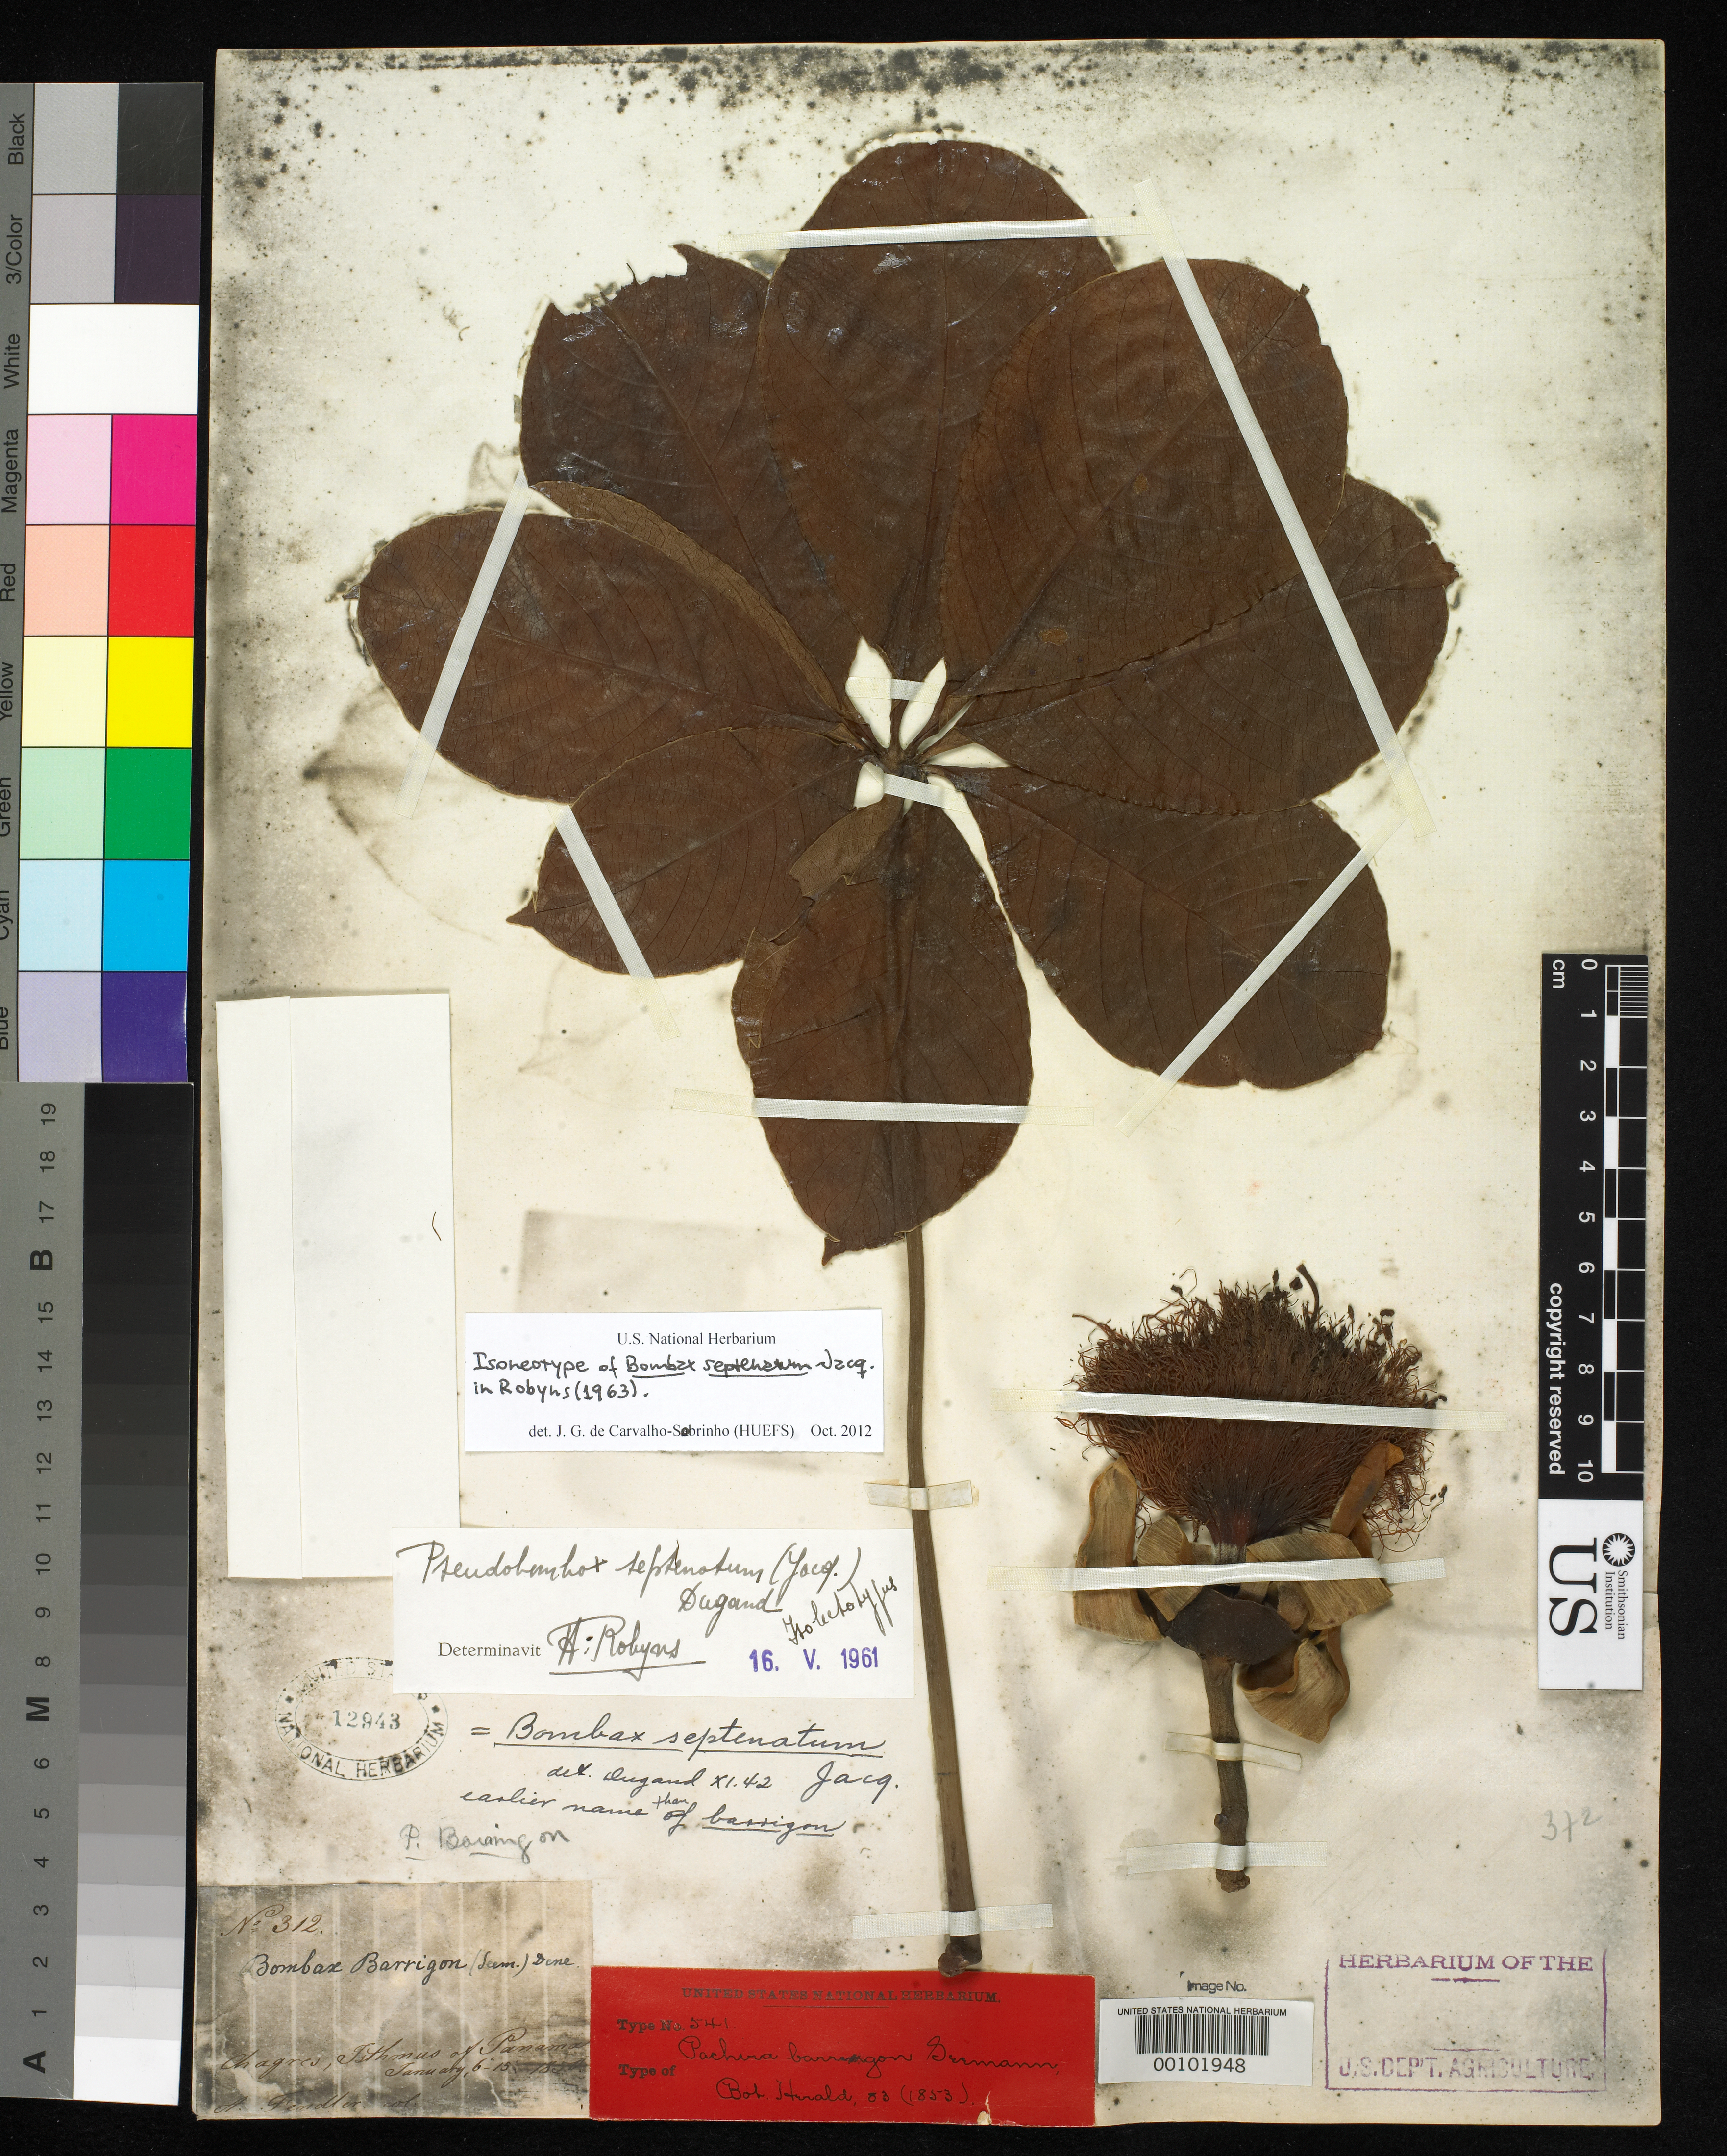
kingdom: Plantae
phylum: Tracheophyta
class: Magnoliopsida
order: Malvales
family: Malvaceae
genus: Pachira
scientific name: Pachira barrigon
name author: Seem.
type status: Isolectotype; Type Collection; Isoneotype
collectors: A. Fendler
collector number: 312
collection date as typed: Jan 1850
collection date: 1850-01-06/1850-01-15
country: Panama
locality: Chagres, Isthmus of Panama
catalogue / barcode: US 12943